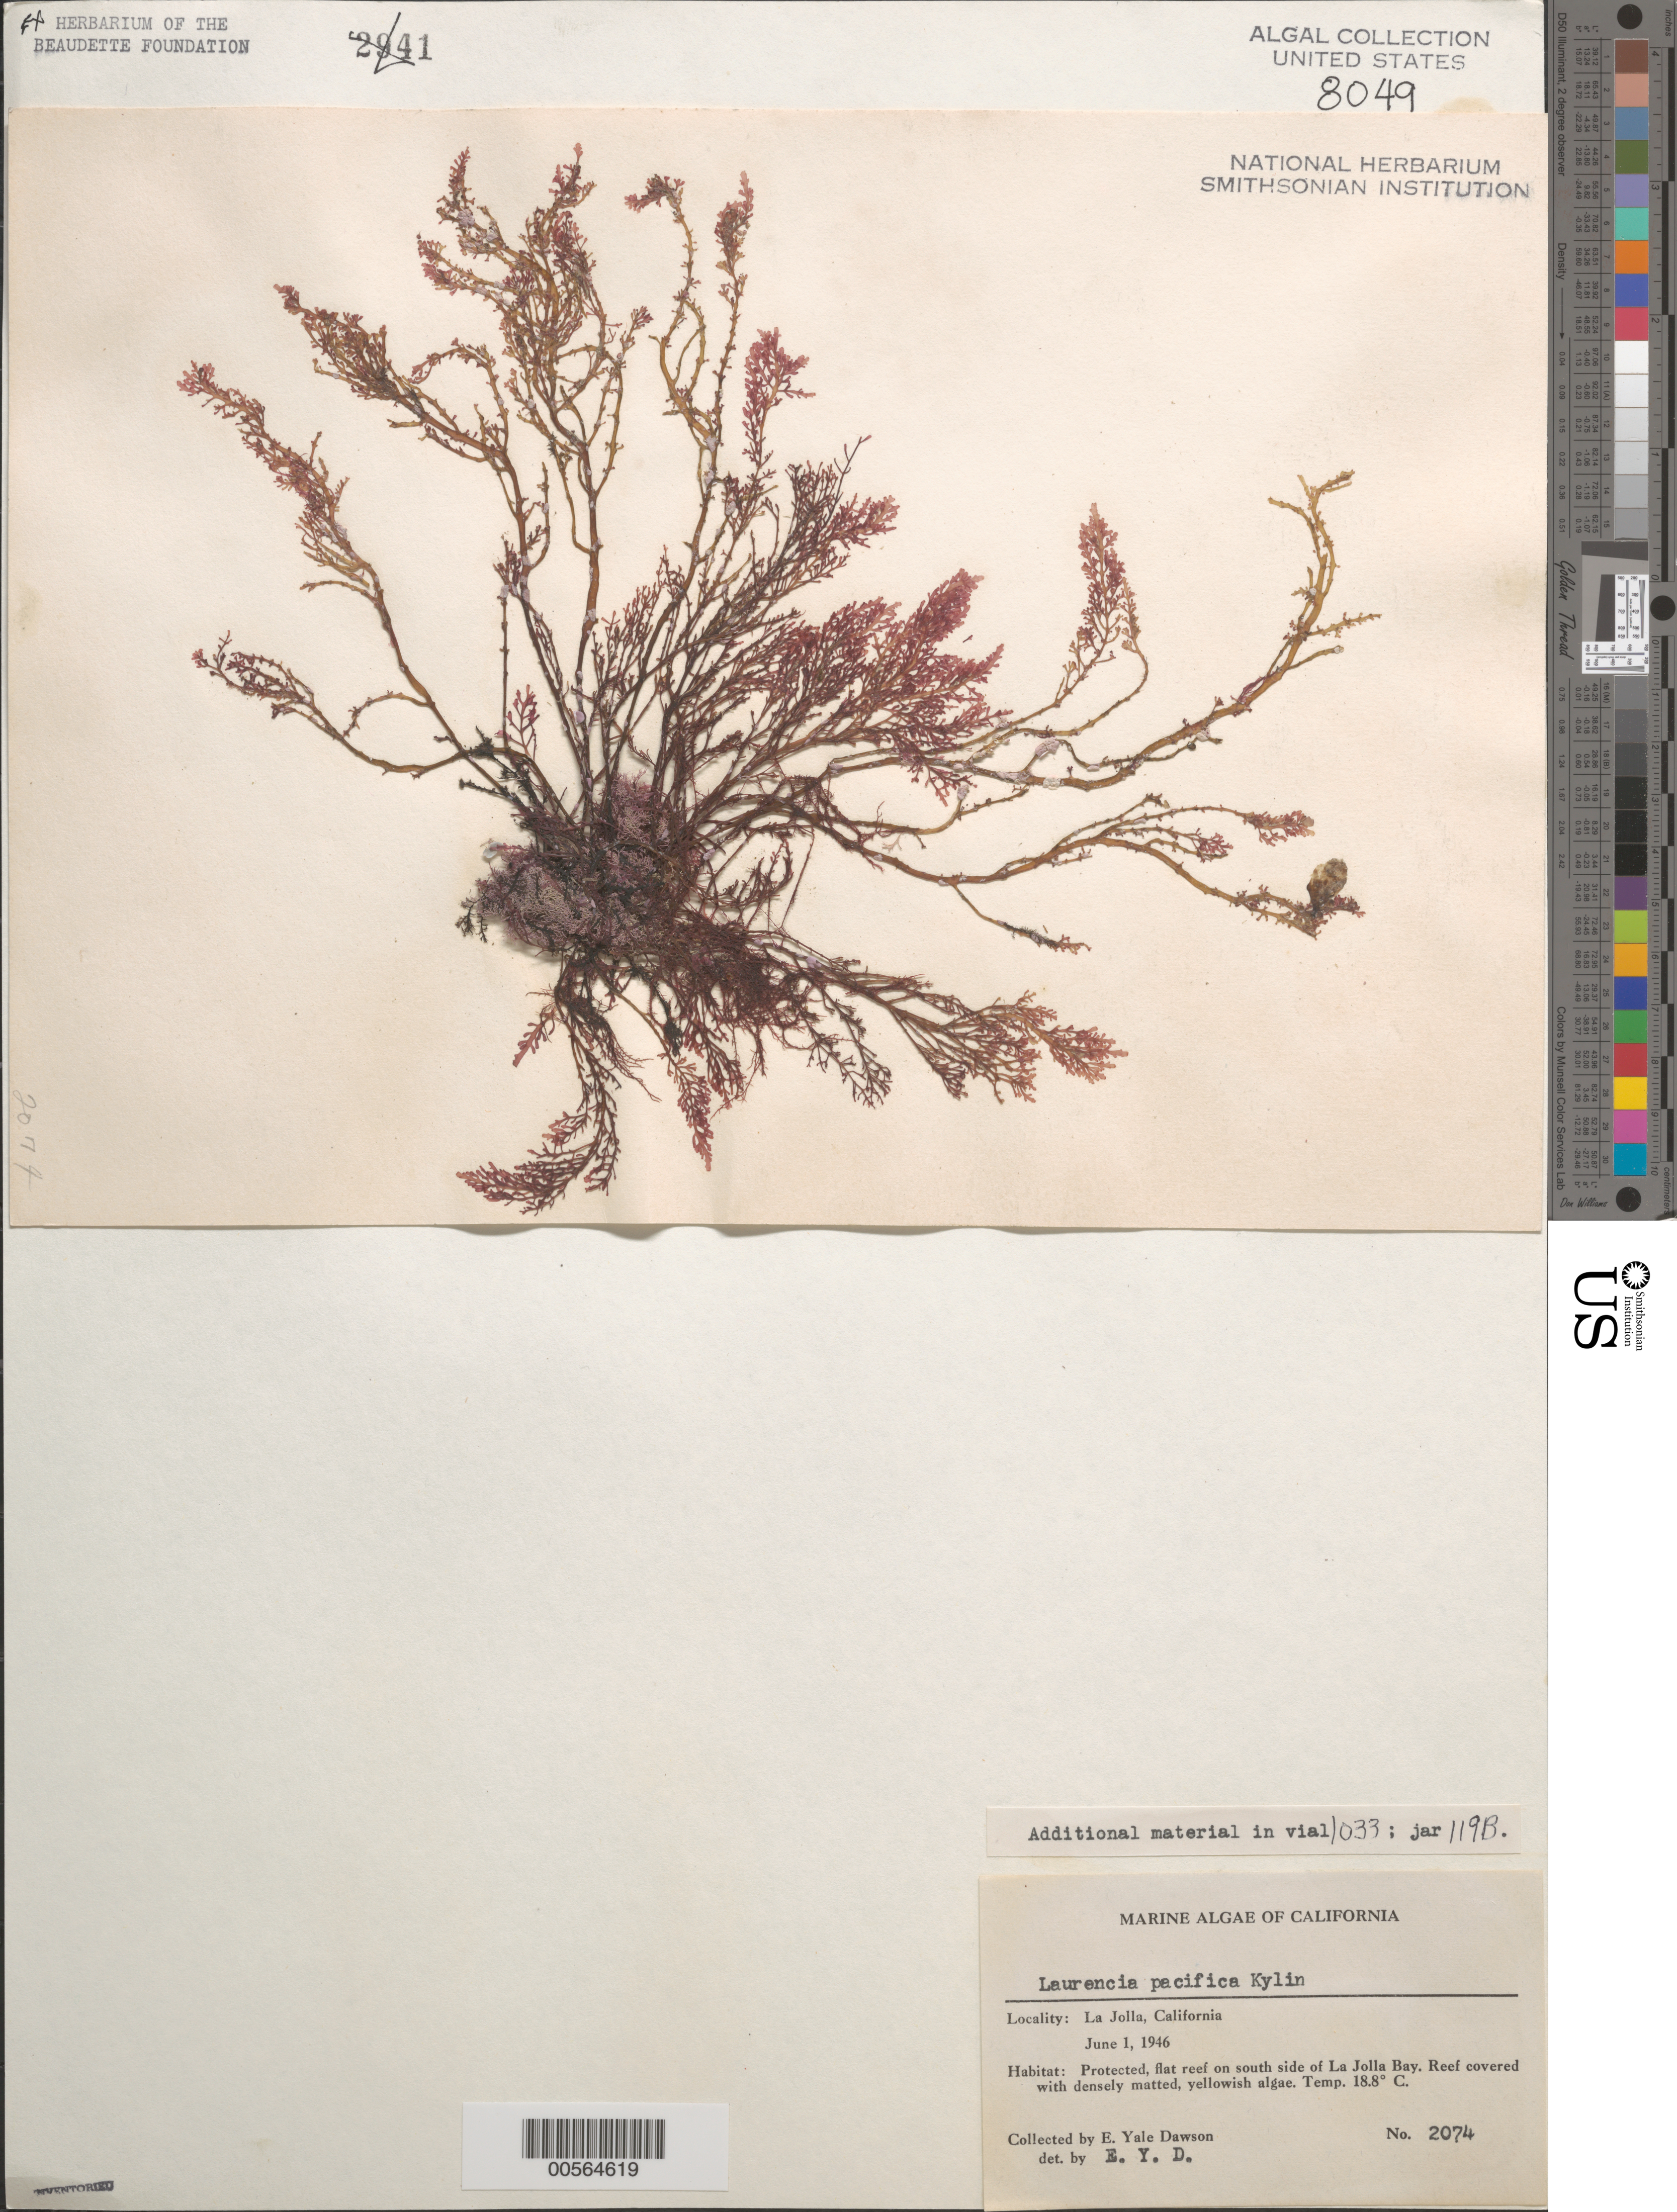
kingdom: Plantae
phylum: Rhodophyta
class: Florideophyceae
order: Ceramiales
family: Rhodomelaceae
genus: Laurencia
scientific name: Laurencia pacifica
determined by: Dawson, E. Y.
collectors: E. Y. Dawson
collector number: EYD 2074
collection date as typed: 01 Jun 1946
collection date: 1946-06-01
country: United States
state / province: California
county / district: San Diego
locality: La Jolla, south La Jolla Bay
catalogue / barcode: US 8049